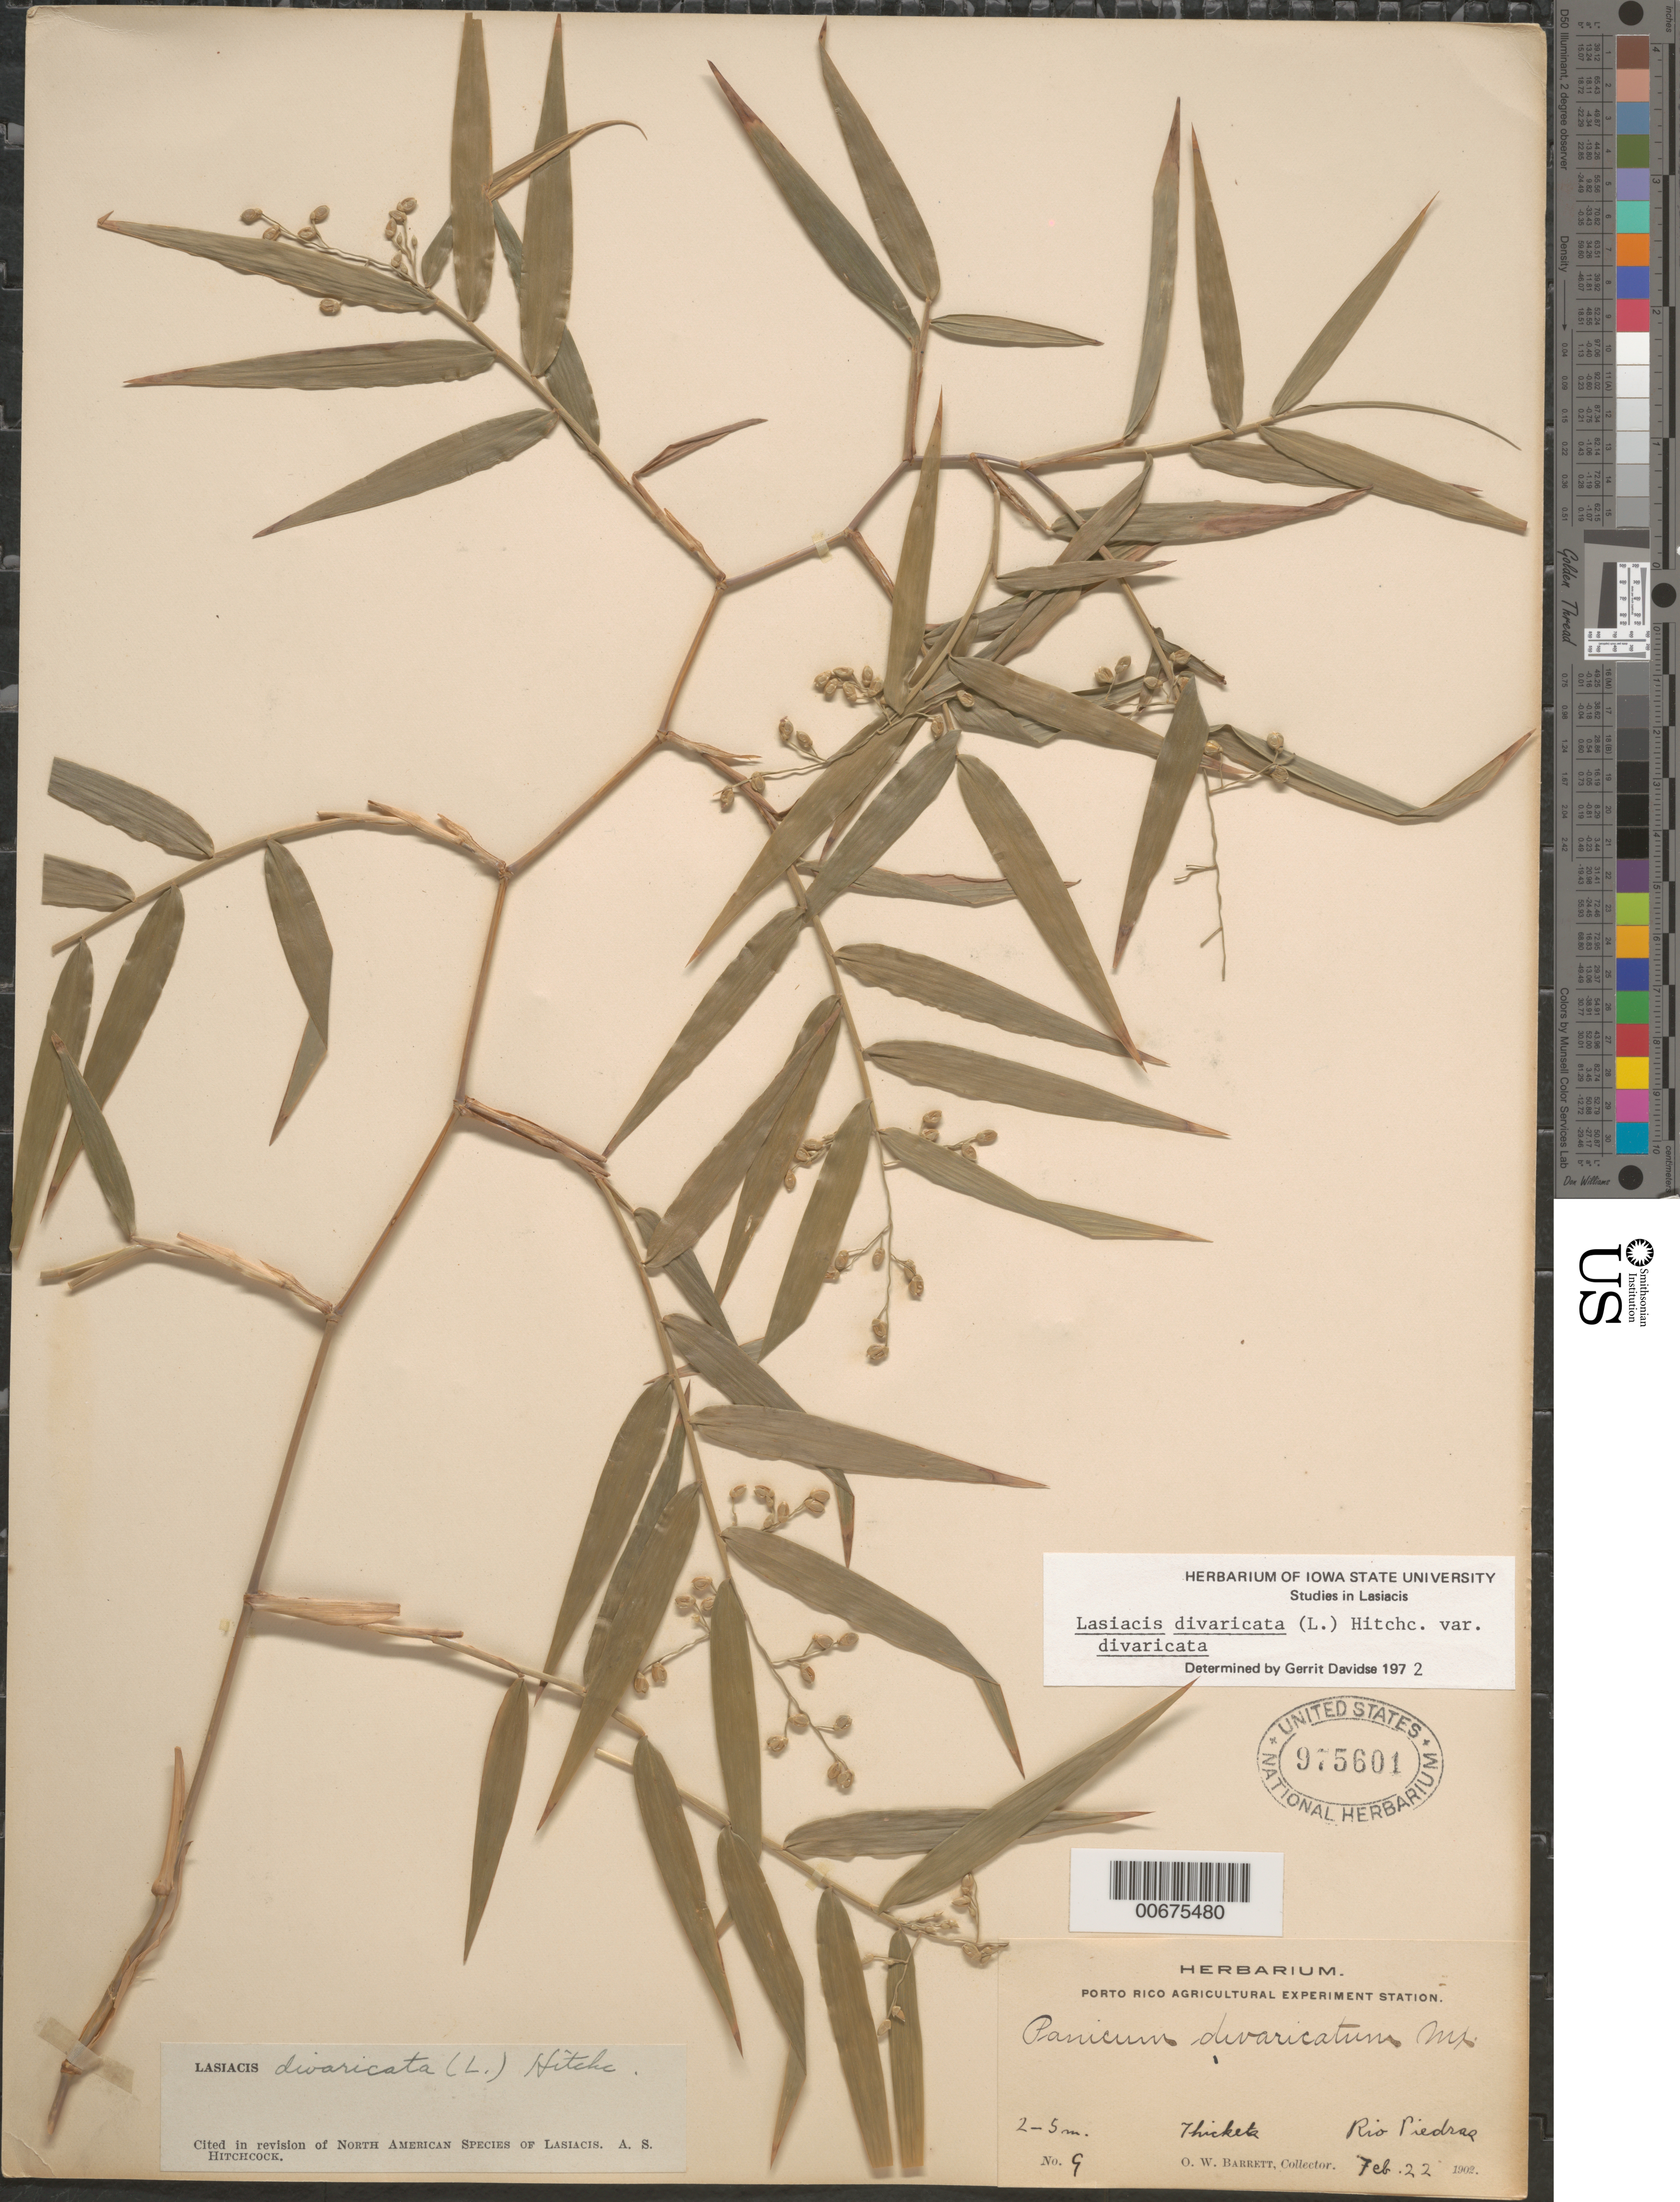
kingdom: Plantae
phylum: Tracheophyta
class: Liliopsida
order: Poales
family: Poaceae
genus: Lasiacis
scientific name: Lasiacis divaricata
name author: (L.) Hitchc.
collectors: O. Barrett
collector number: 9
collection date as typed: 22 Feb 1902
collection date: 1902-02-22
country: Puerto Rico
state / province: San Juan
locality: Rio Piedras. Thickets.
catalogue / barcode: US 975601